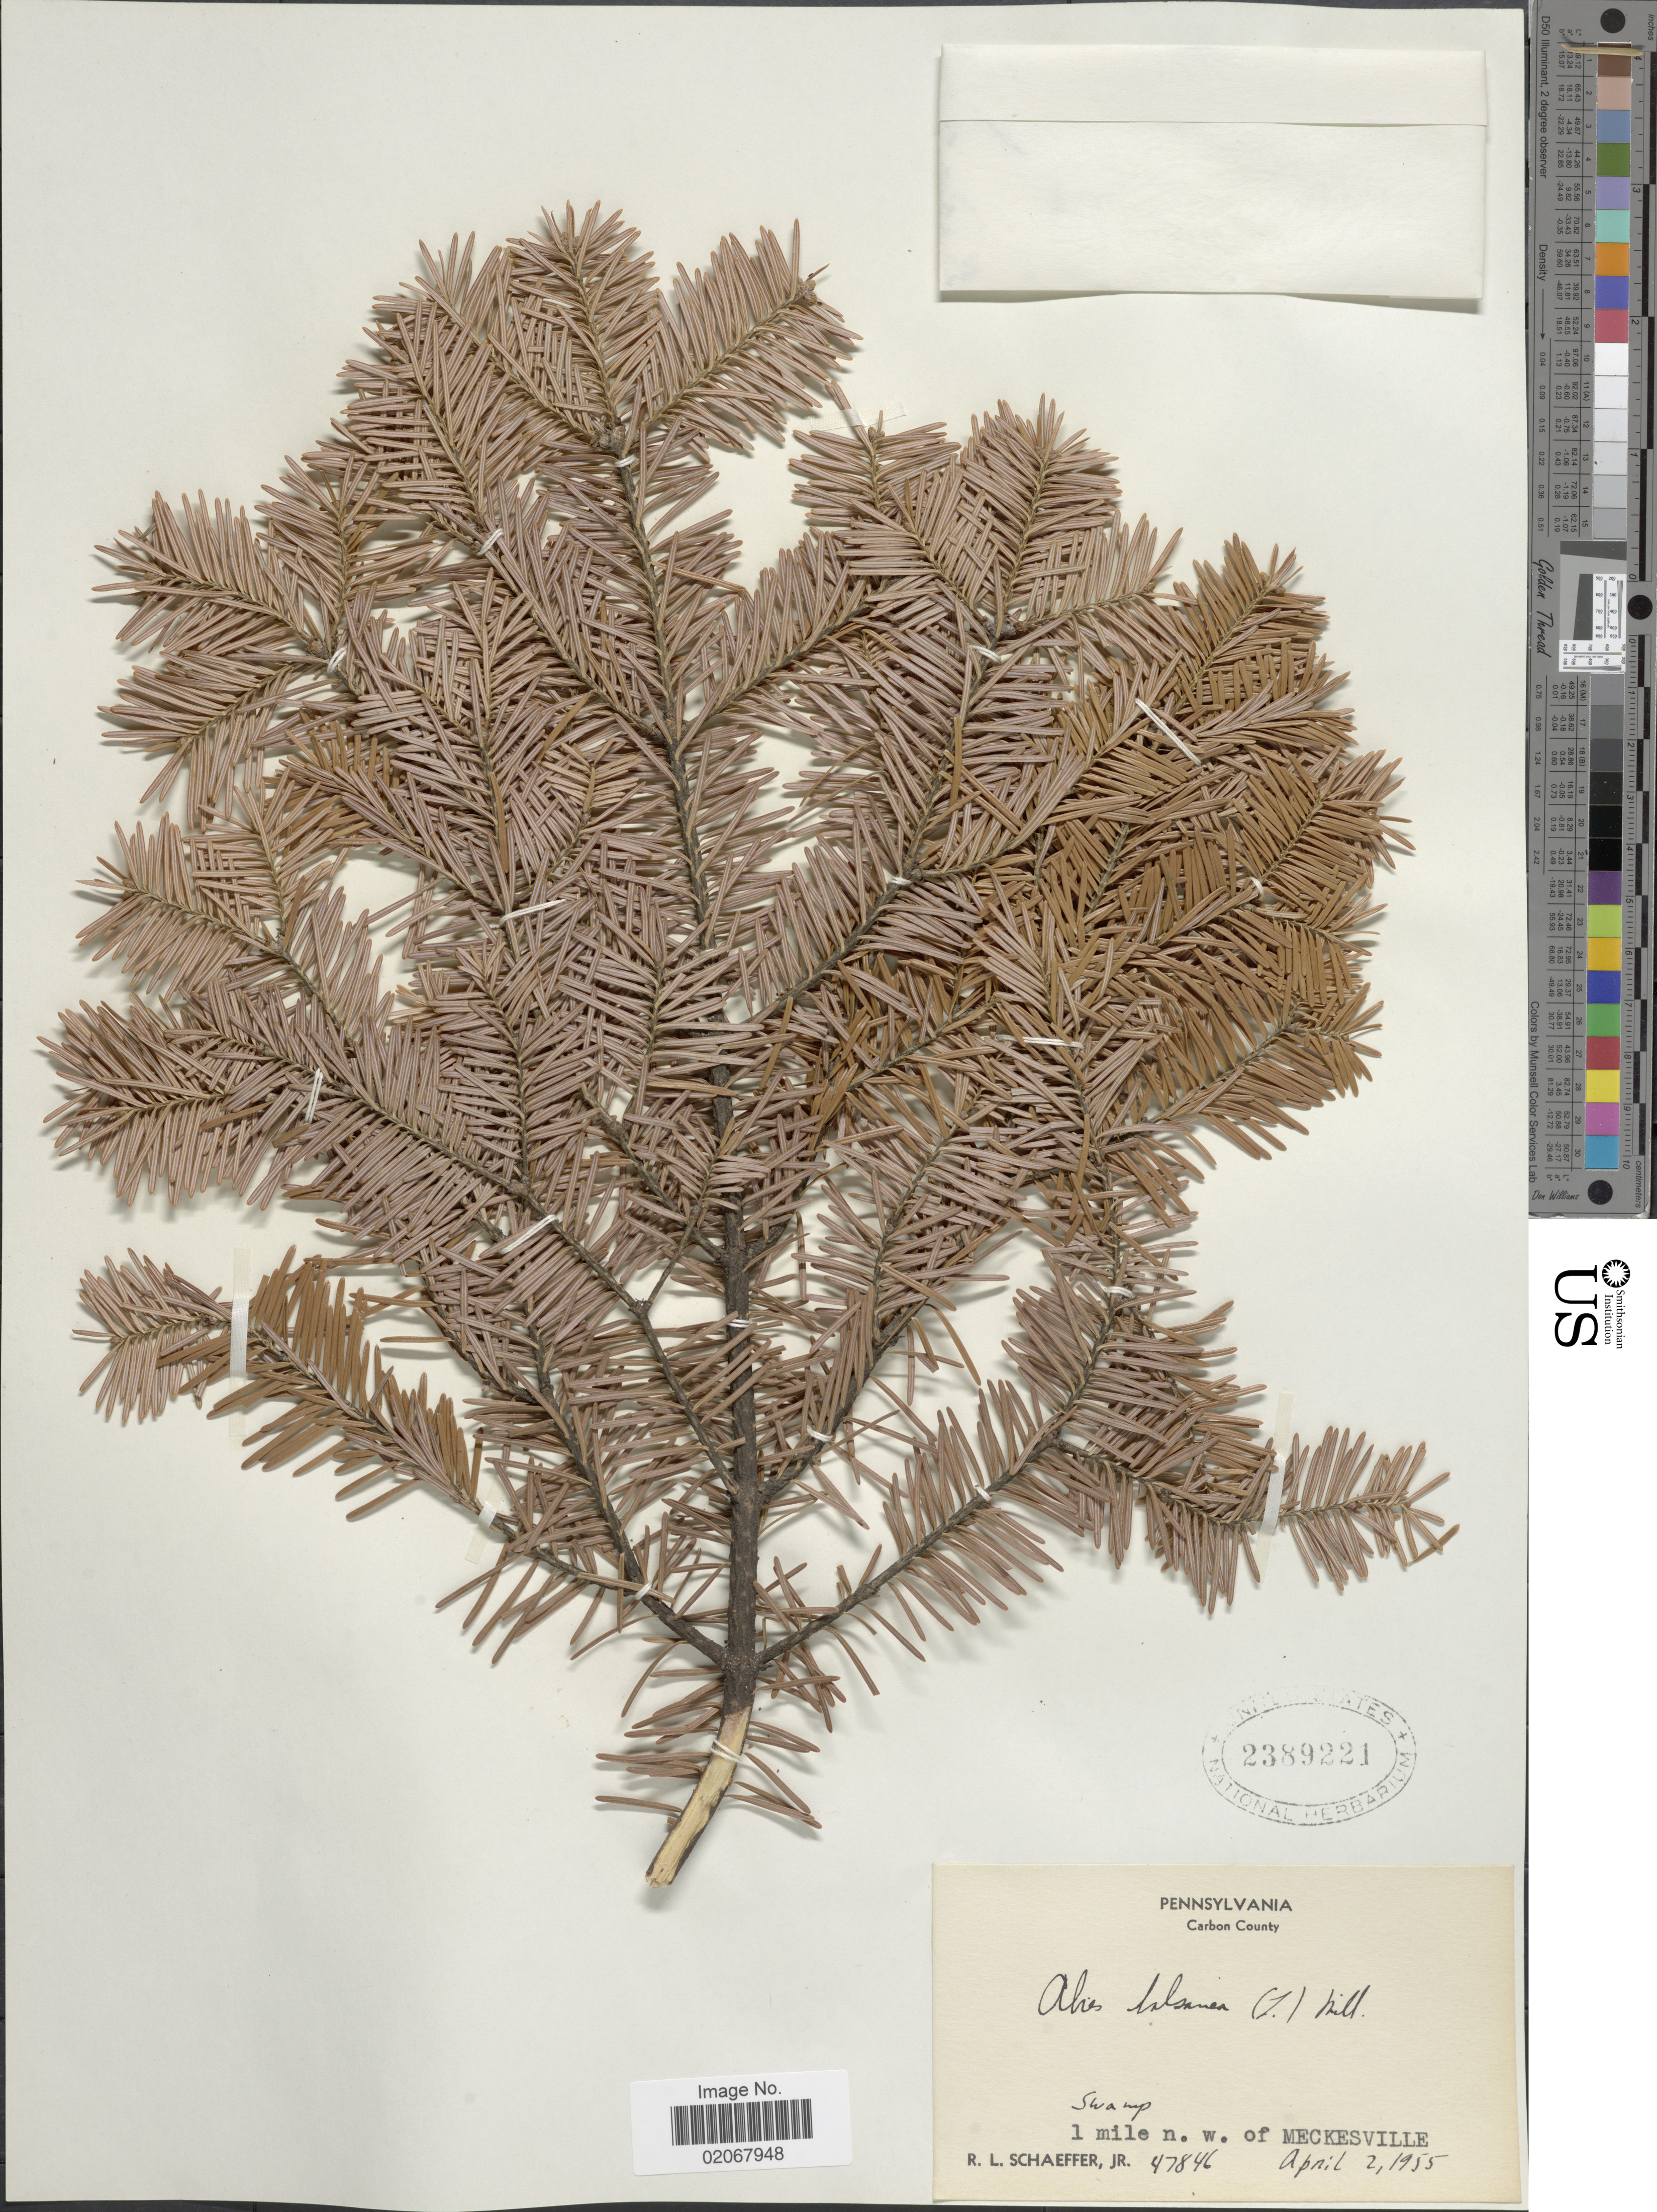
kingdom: Plantae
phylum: Tracheophyta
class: Pinopsida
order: Pinales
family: Pinaceae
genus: Abies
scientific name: Abies balsamea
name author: (L.) Mill.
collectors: R. L. Schaeffer Jr.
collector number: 47846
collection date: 1955-04-02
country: United States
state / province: Pennsylvania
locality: Carbon County. 1 mile n.w. of Meckesville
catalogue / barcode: US 2389221